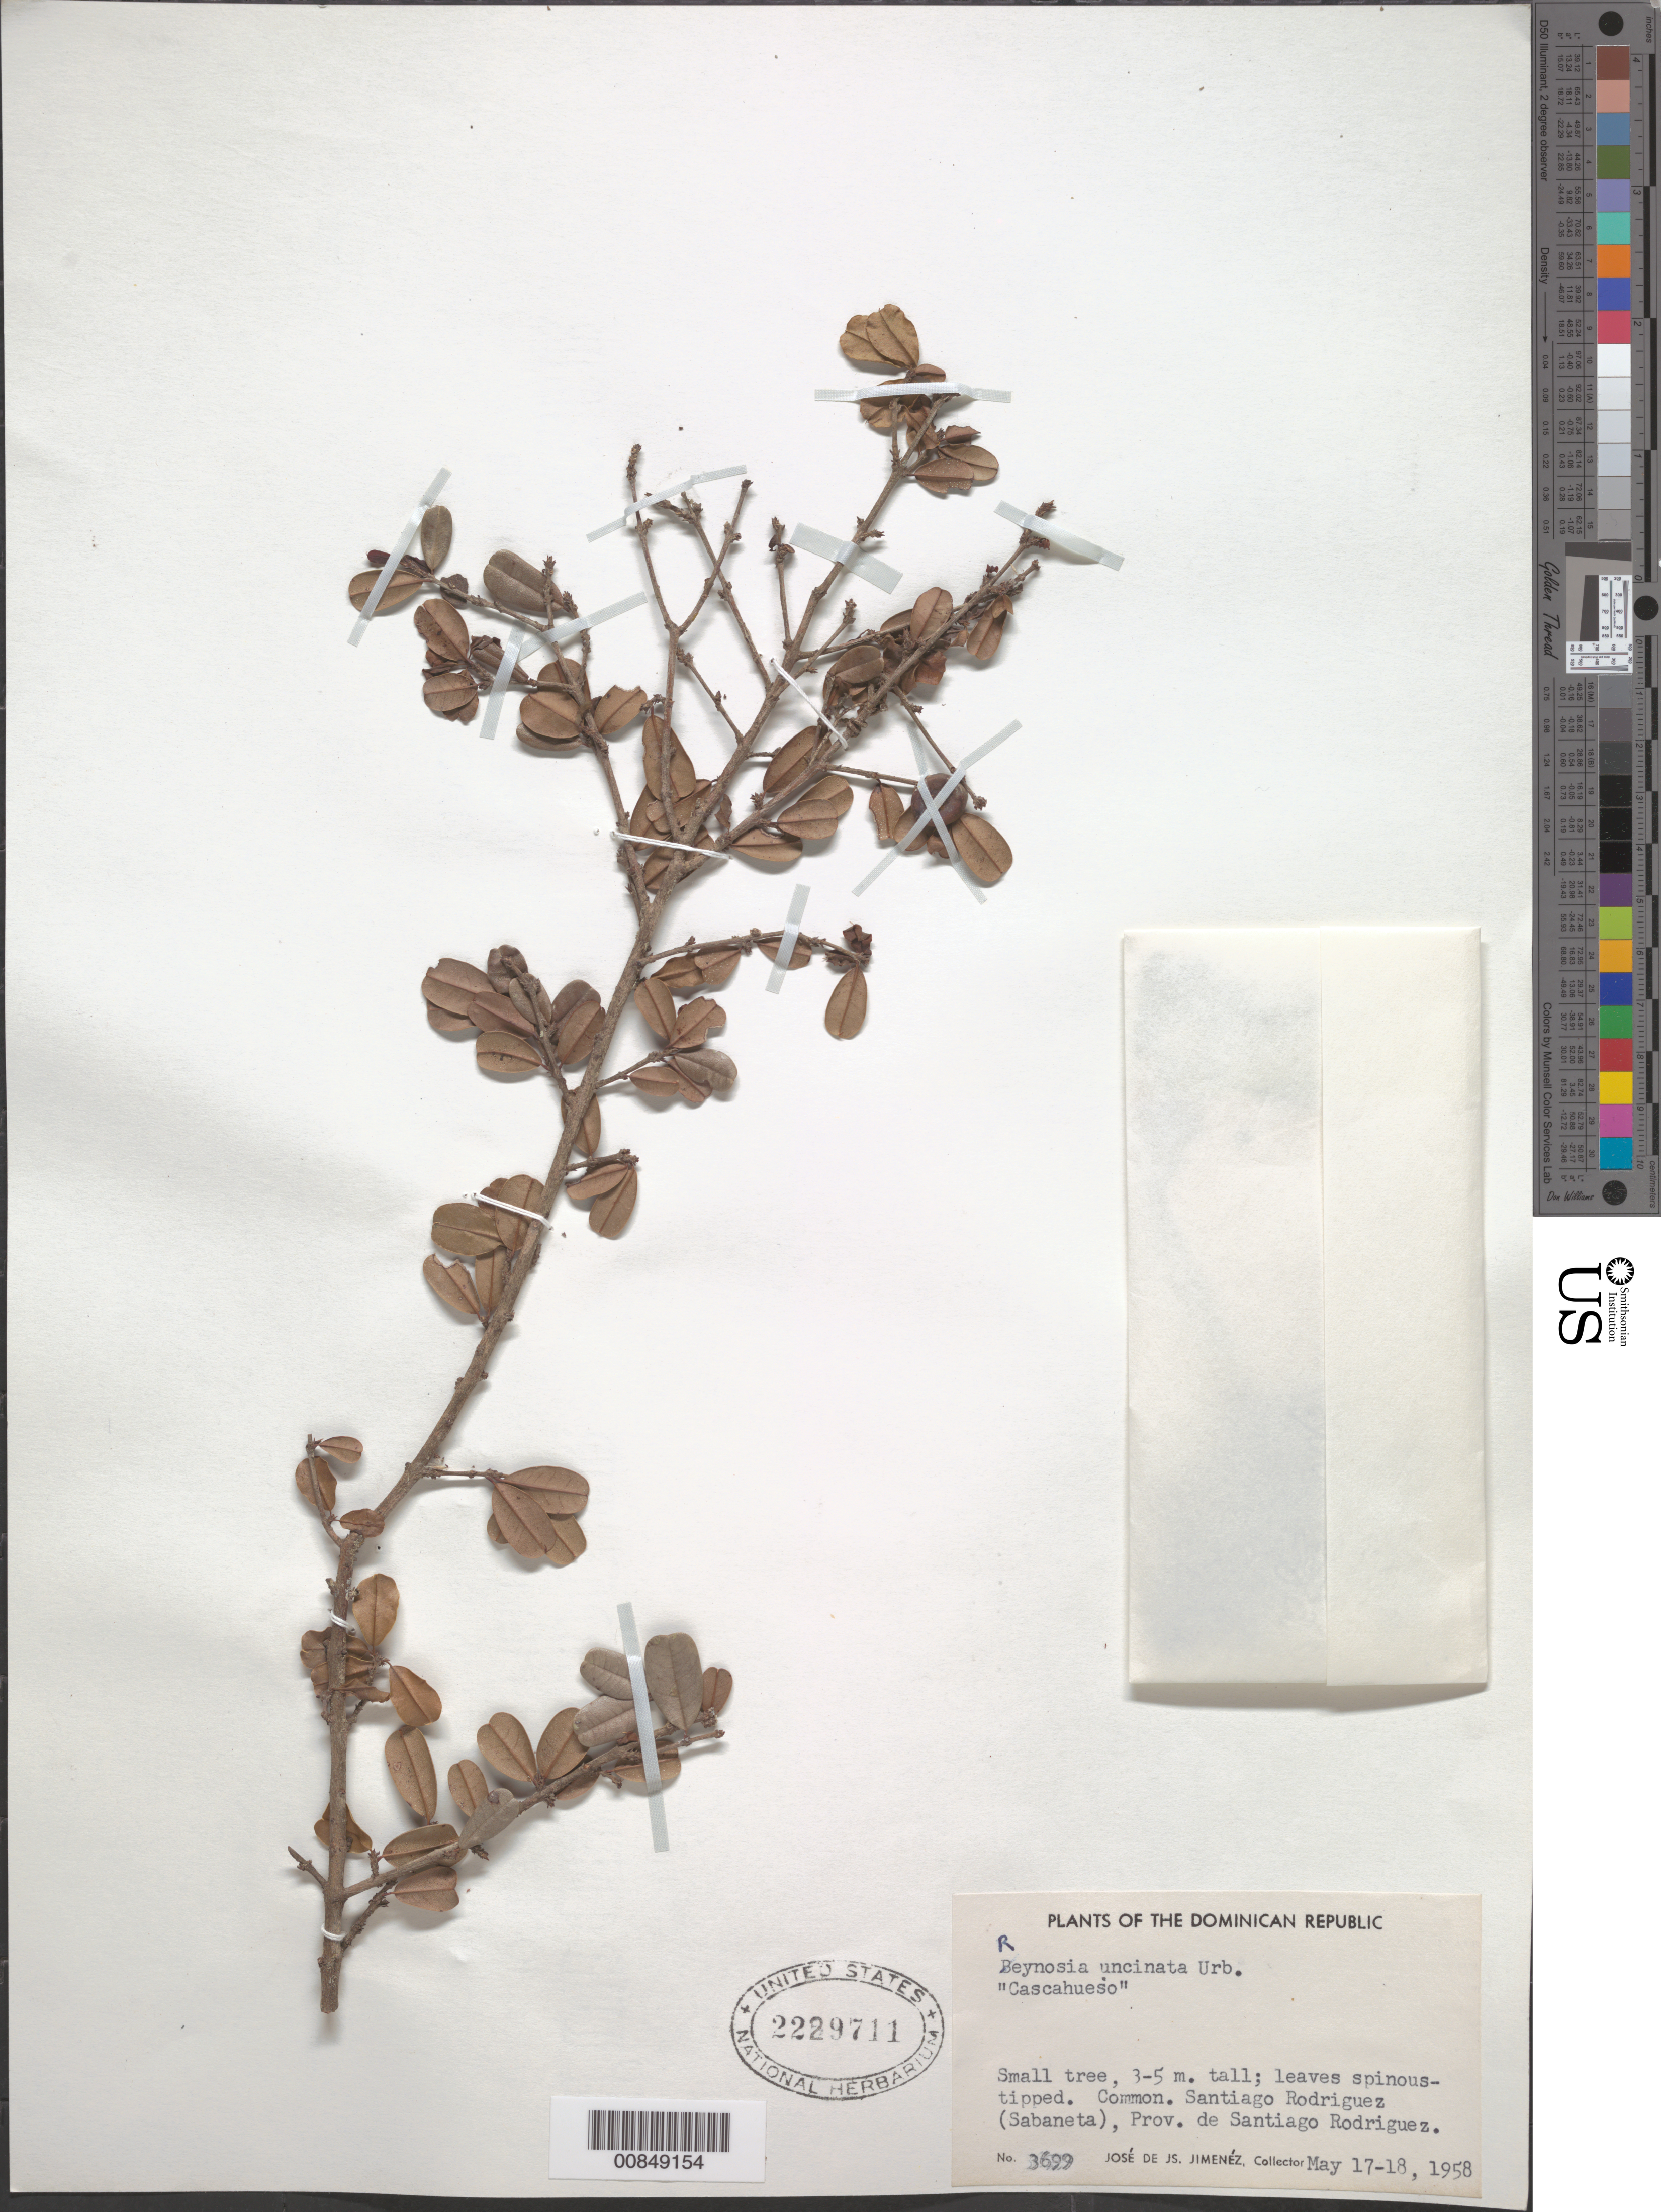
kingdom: Plantae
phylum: Tracheophyta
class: Magnoliopsida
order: Rosales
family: Rhamnaceae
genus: Reynosia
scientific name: Reynosia uncinata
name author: Urb.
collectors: J. J. Jiménez Almonte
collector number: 3699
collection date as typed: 17 May 1958 to 18 May 1958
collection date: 1958-05-17/1958-05-18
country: Dominican Republic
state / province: Santiago Rodríguez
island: Hispaniola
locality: Santiago Rodríguez (Sabaneta).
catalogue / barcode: US 2229711